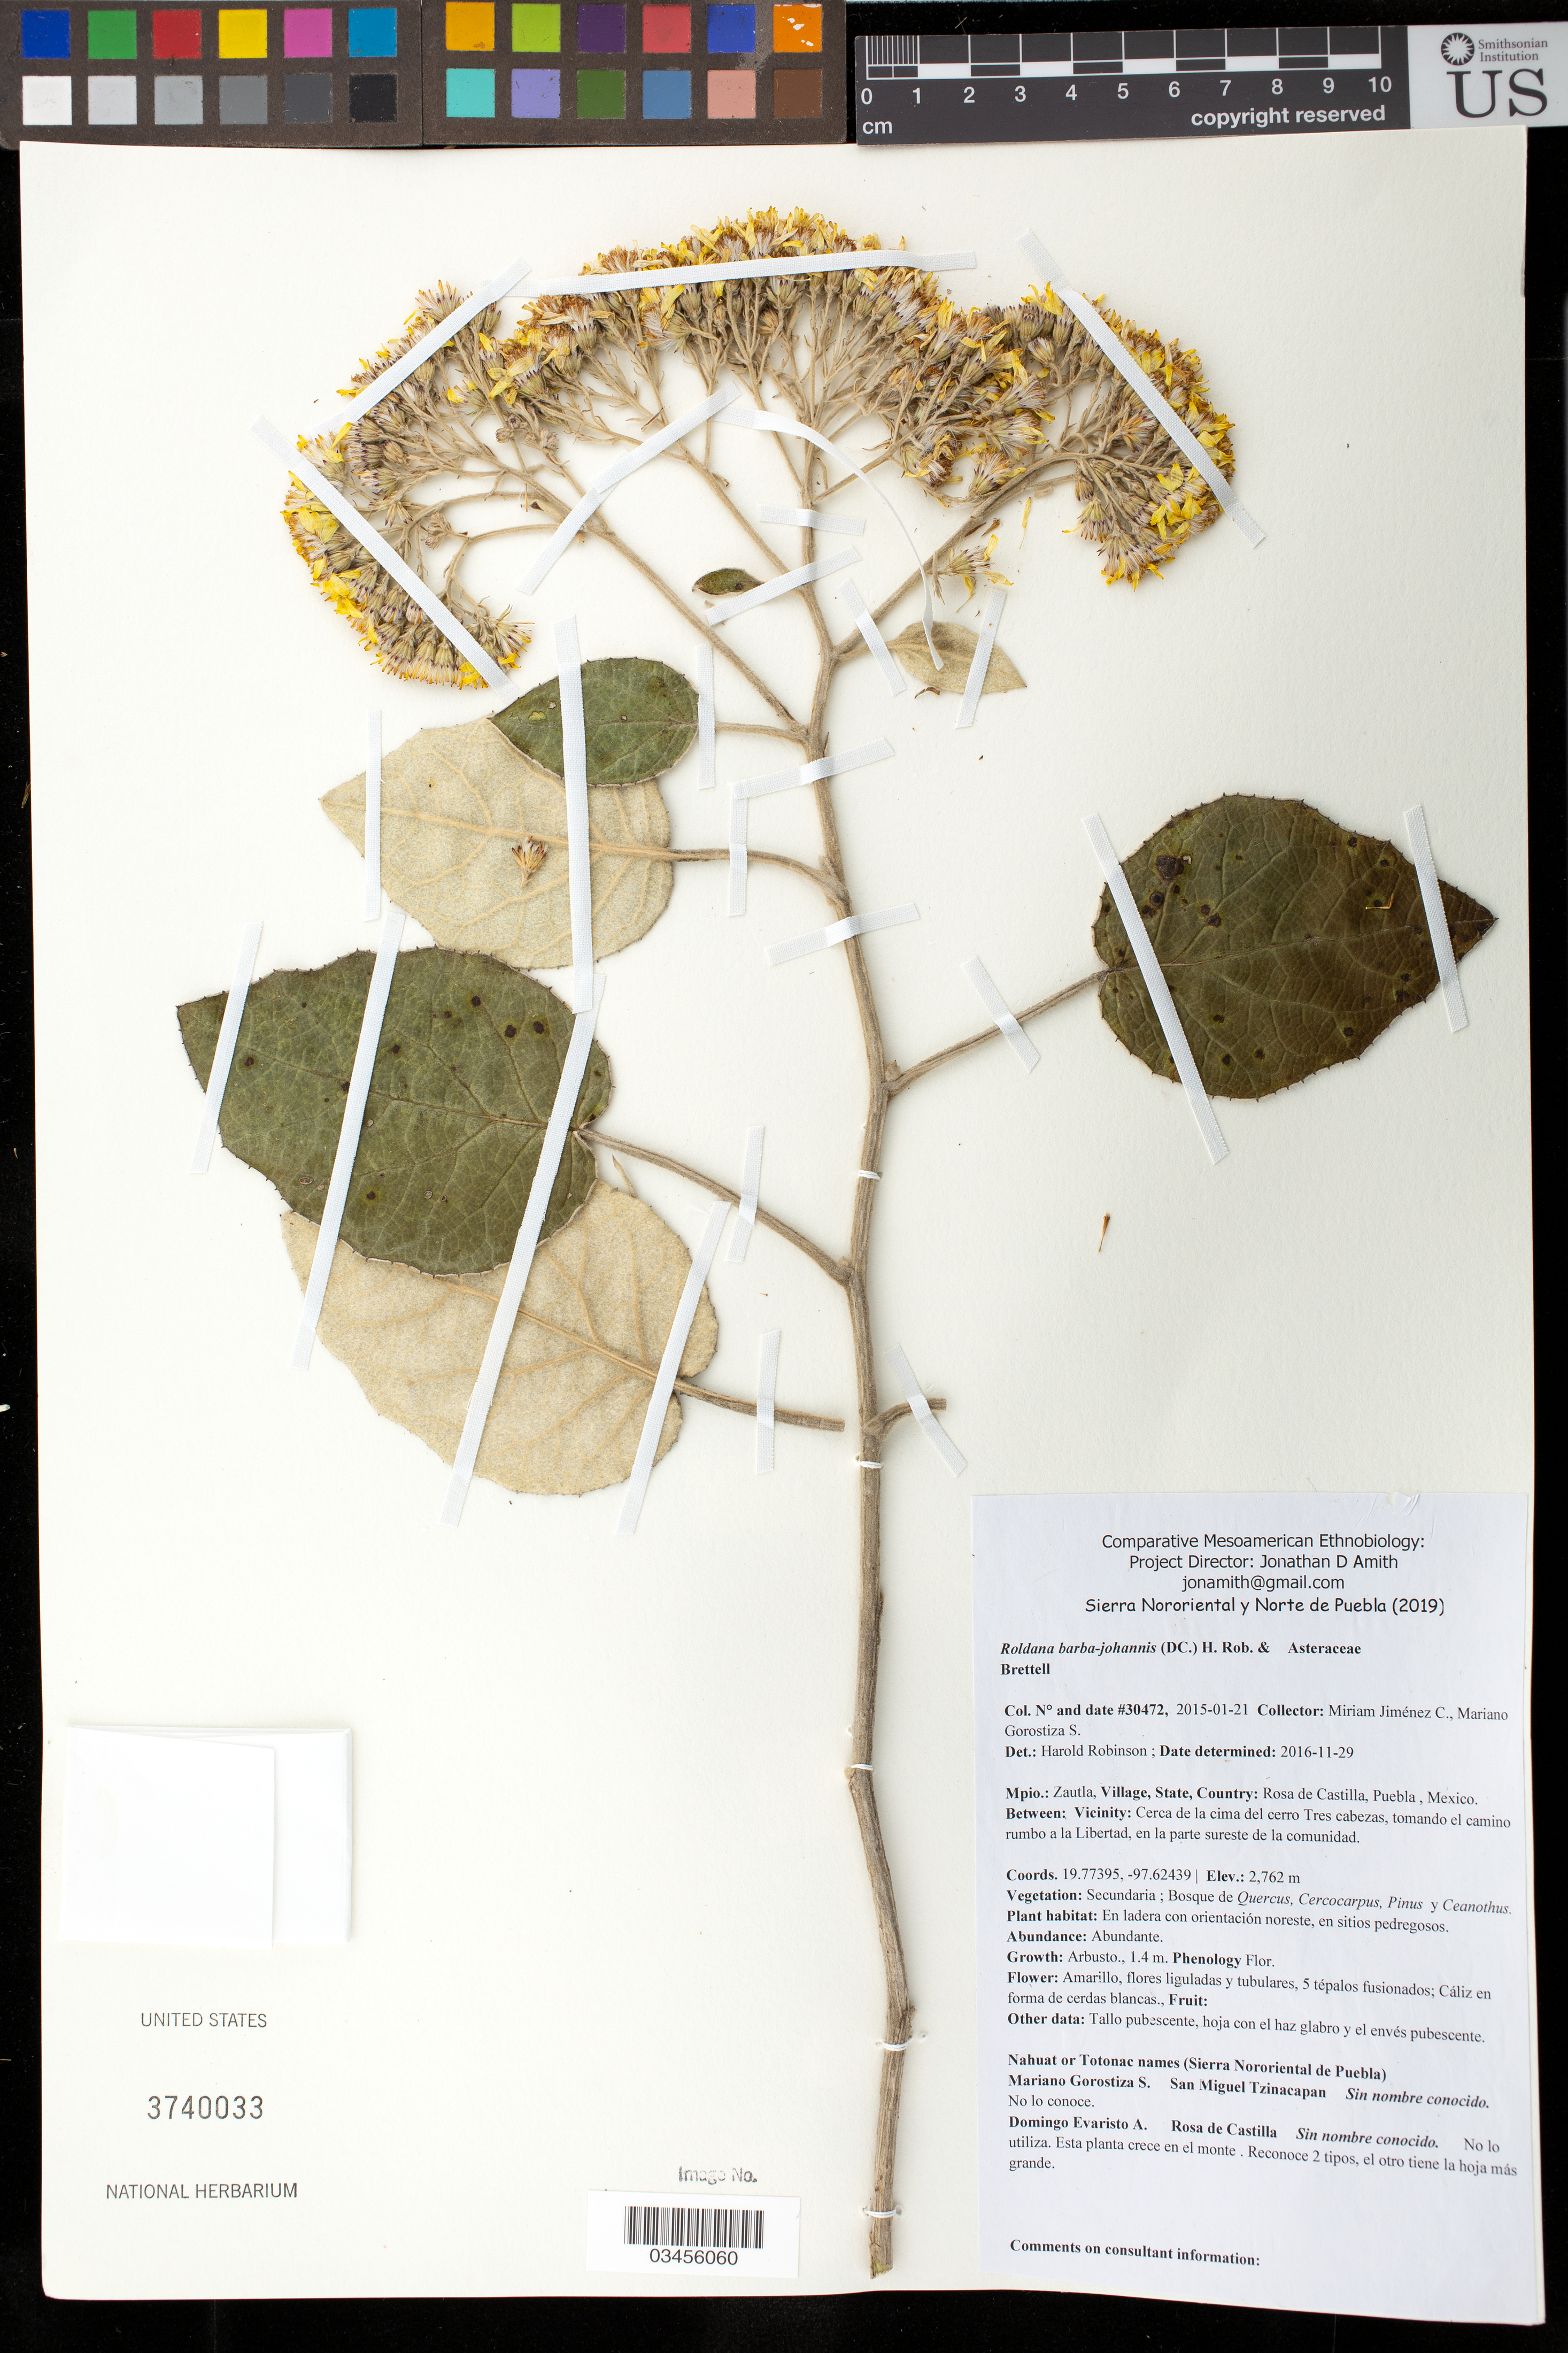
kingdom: Plantae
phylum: Tracheophyta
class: Magnoliopsida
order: Asterales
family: Asteraceae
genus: Roldana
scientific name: Roldana barba-johannis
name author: (DC.) H. Rob. & Brettell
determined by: Robinson, Harold E., (US)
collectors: M. Jiménez Chimil & M. Gorostiza S.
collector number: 30472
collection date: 2015-01-21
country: México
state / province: Puebla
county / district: Zautla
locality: PUEBLO: Rosa de Castilla; LOCALIDAD EXACTA: Cerca de la cima del cerro Tres cabezas, tomando el camino rumbo a la Libertad, en la parte sureste de la comunidad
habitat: Bosque de Quercus, Cercocarpus, Pinus y Ceanothus. | En ladera con orientación noreste, en sitios pedregosos.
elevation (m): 2762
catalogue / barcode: US 3740033